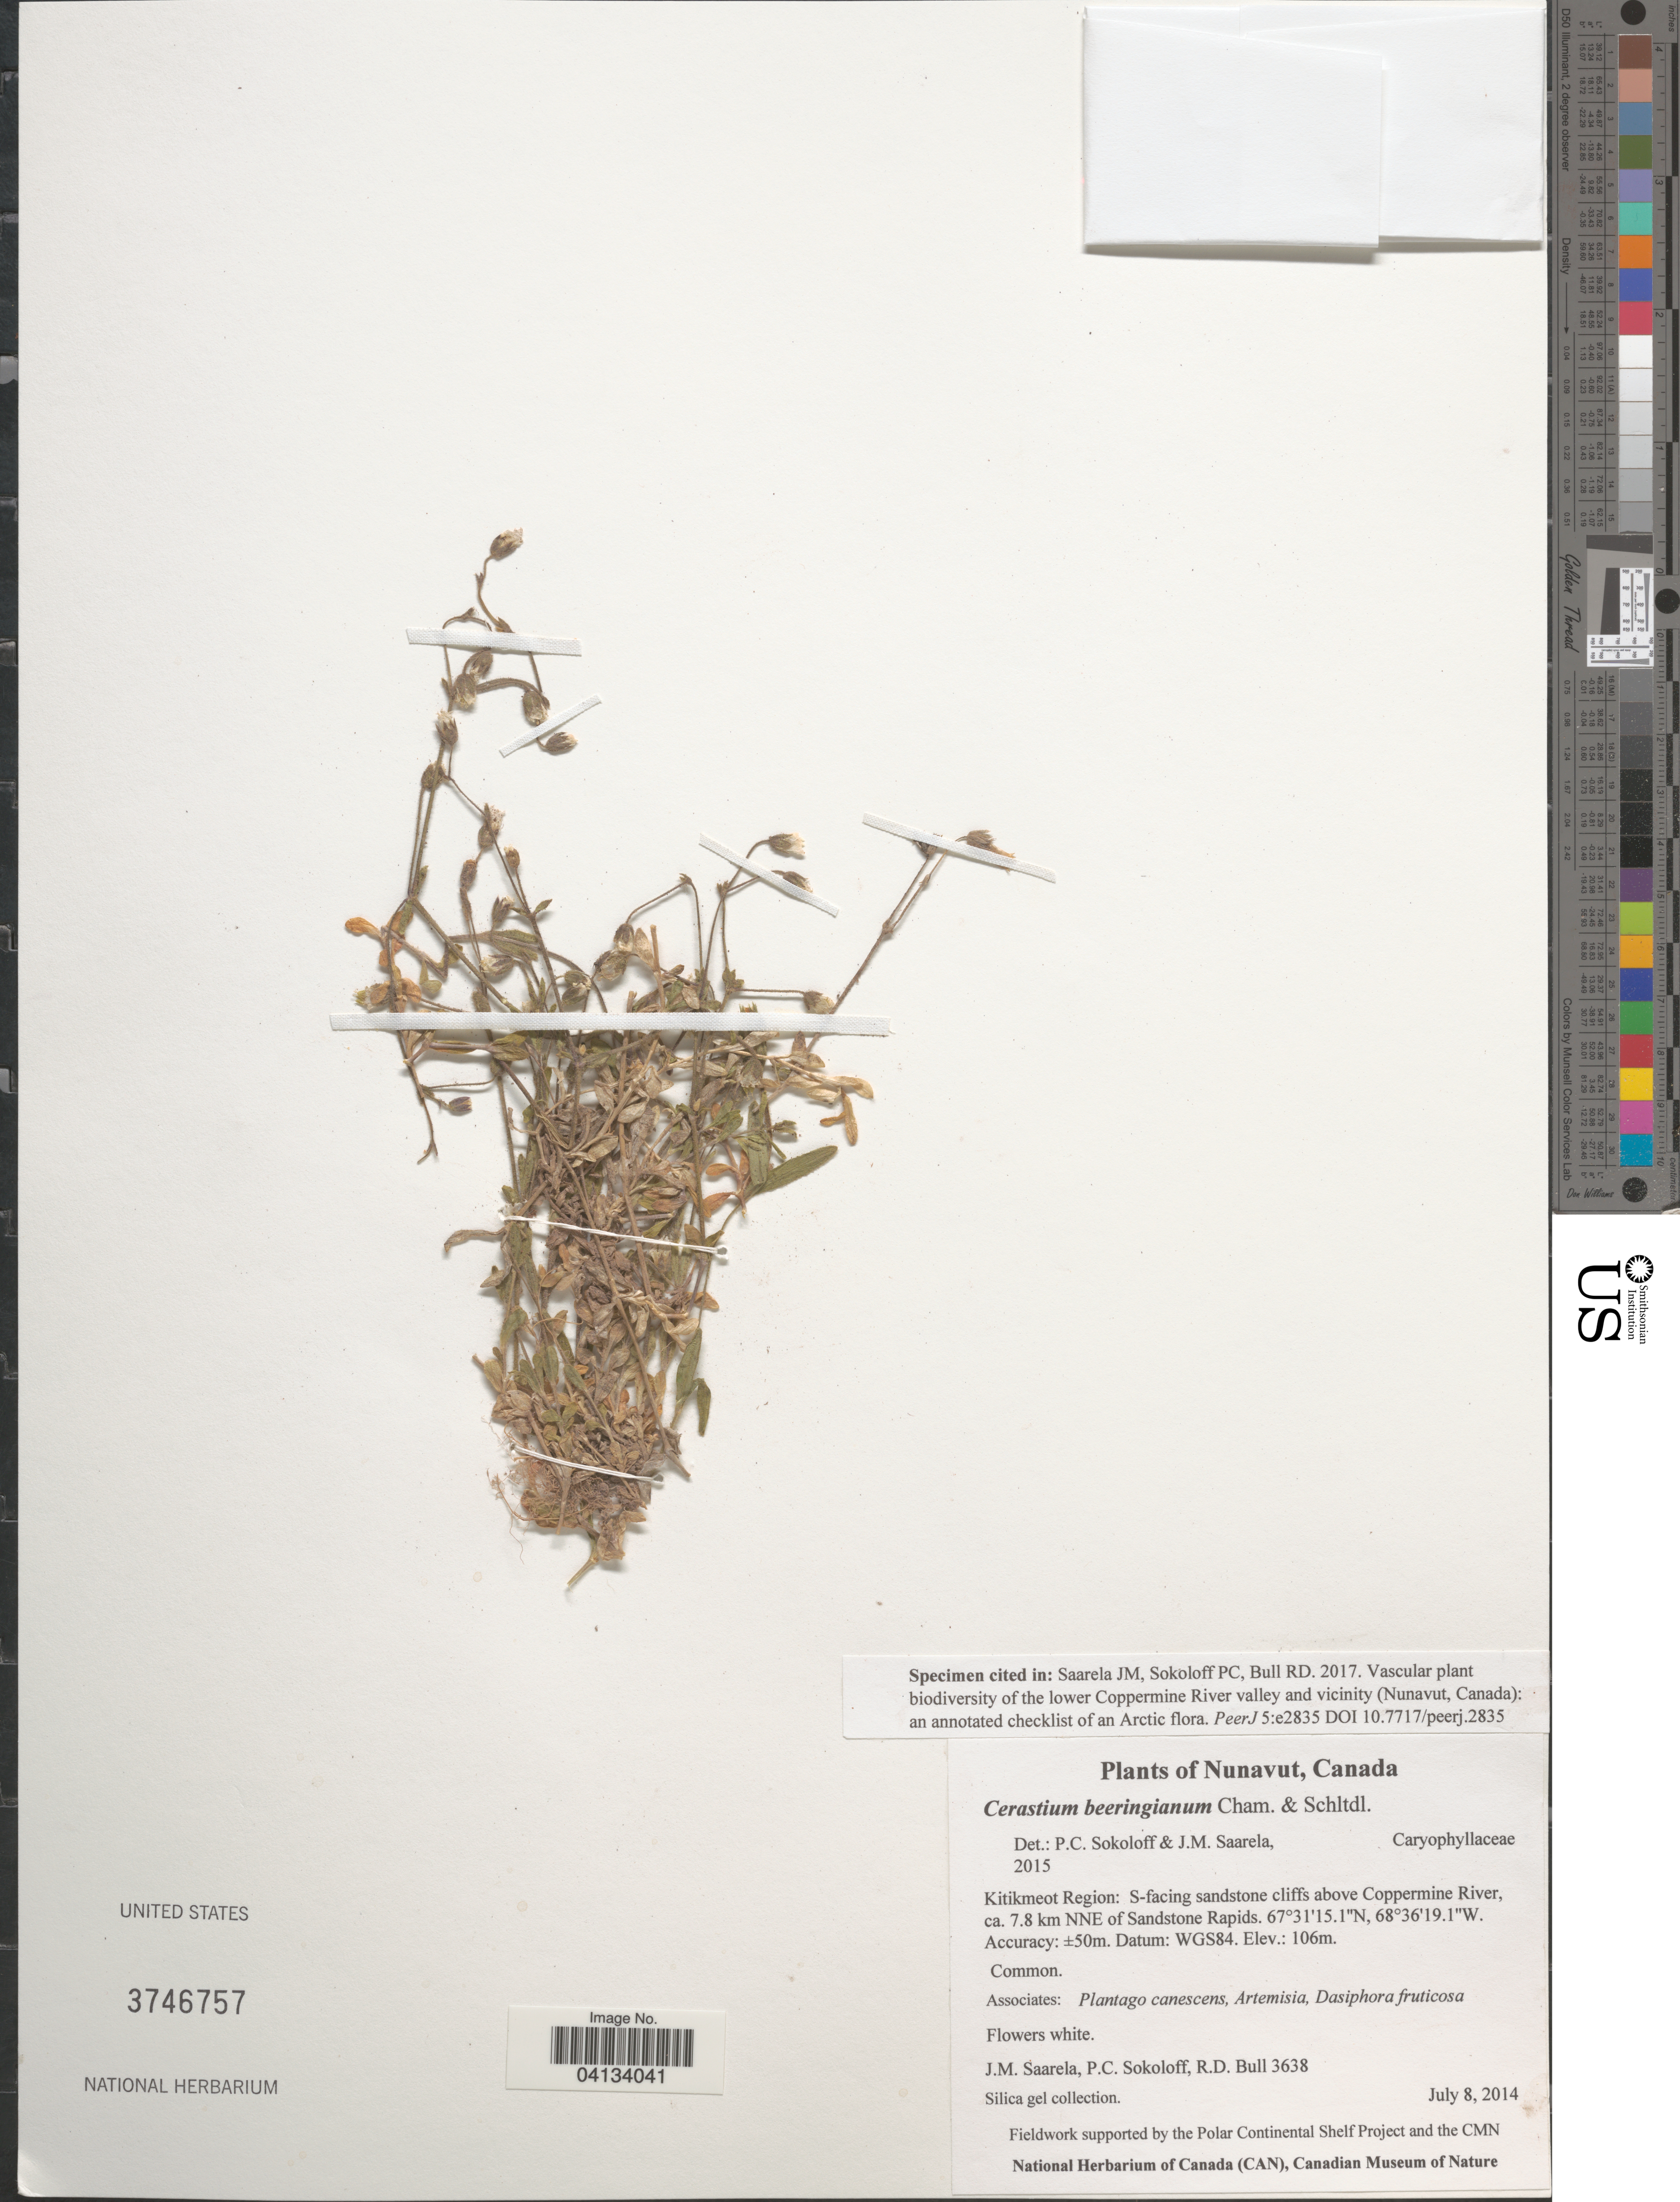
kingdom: Plantae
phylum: Tracheophyta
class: Magnoliopsida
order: Caryophyllales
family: Caryophyllaceae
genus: Cerastium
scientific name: Cerastium beeringianum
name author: Cham. & Schltdl.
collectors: J. Saarela, P. Sokoloff & R. Bull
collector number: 3638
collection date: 2014-07-08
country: Canada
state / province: Nunavut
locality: Kitikmeot Region: S-facing sandstone cliffs above Coppermine River, ca. 7.8km NNE of Sandstone Rapids. WGS84.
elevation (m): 106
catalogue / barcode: US 3746757